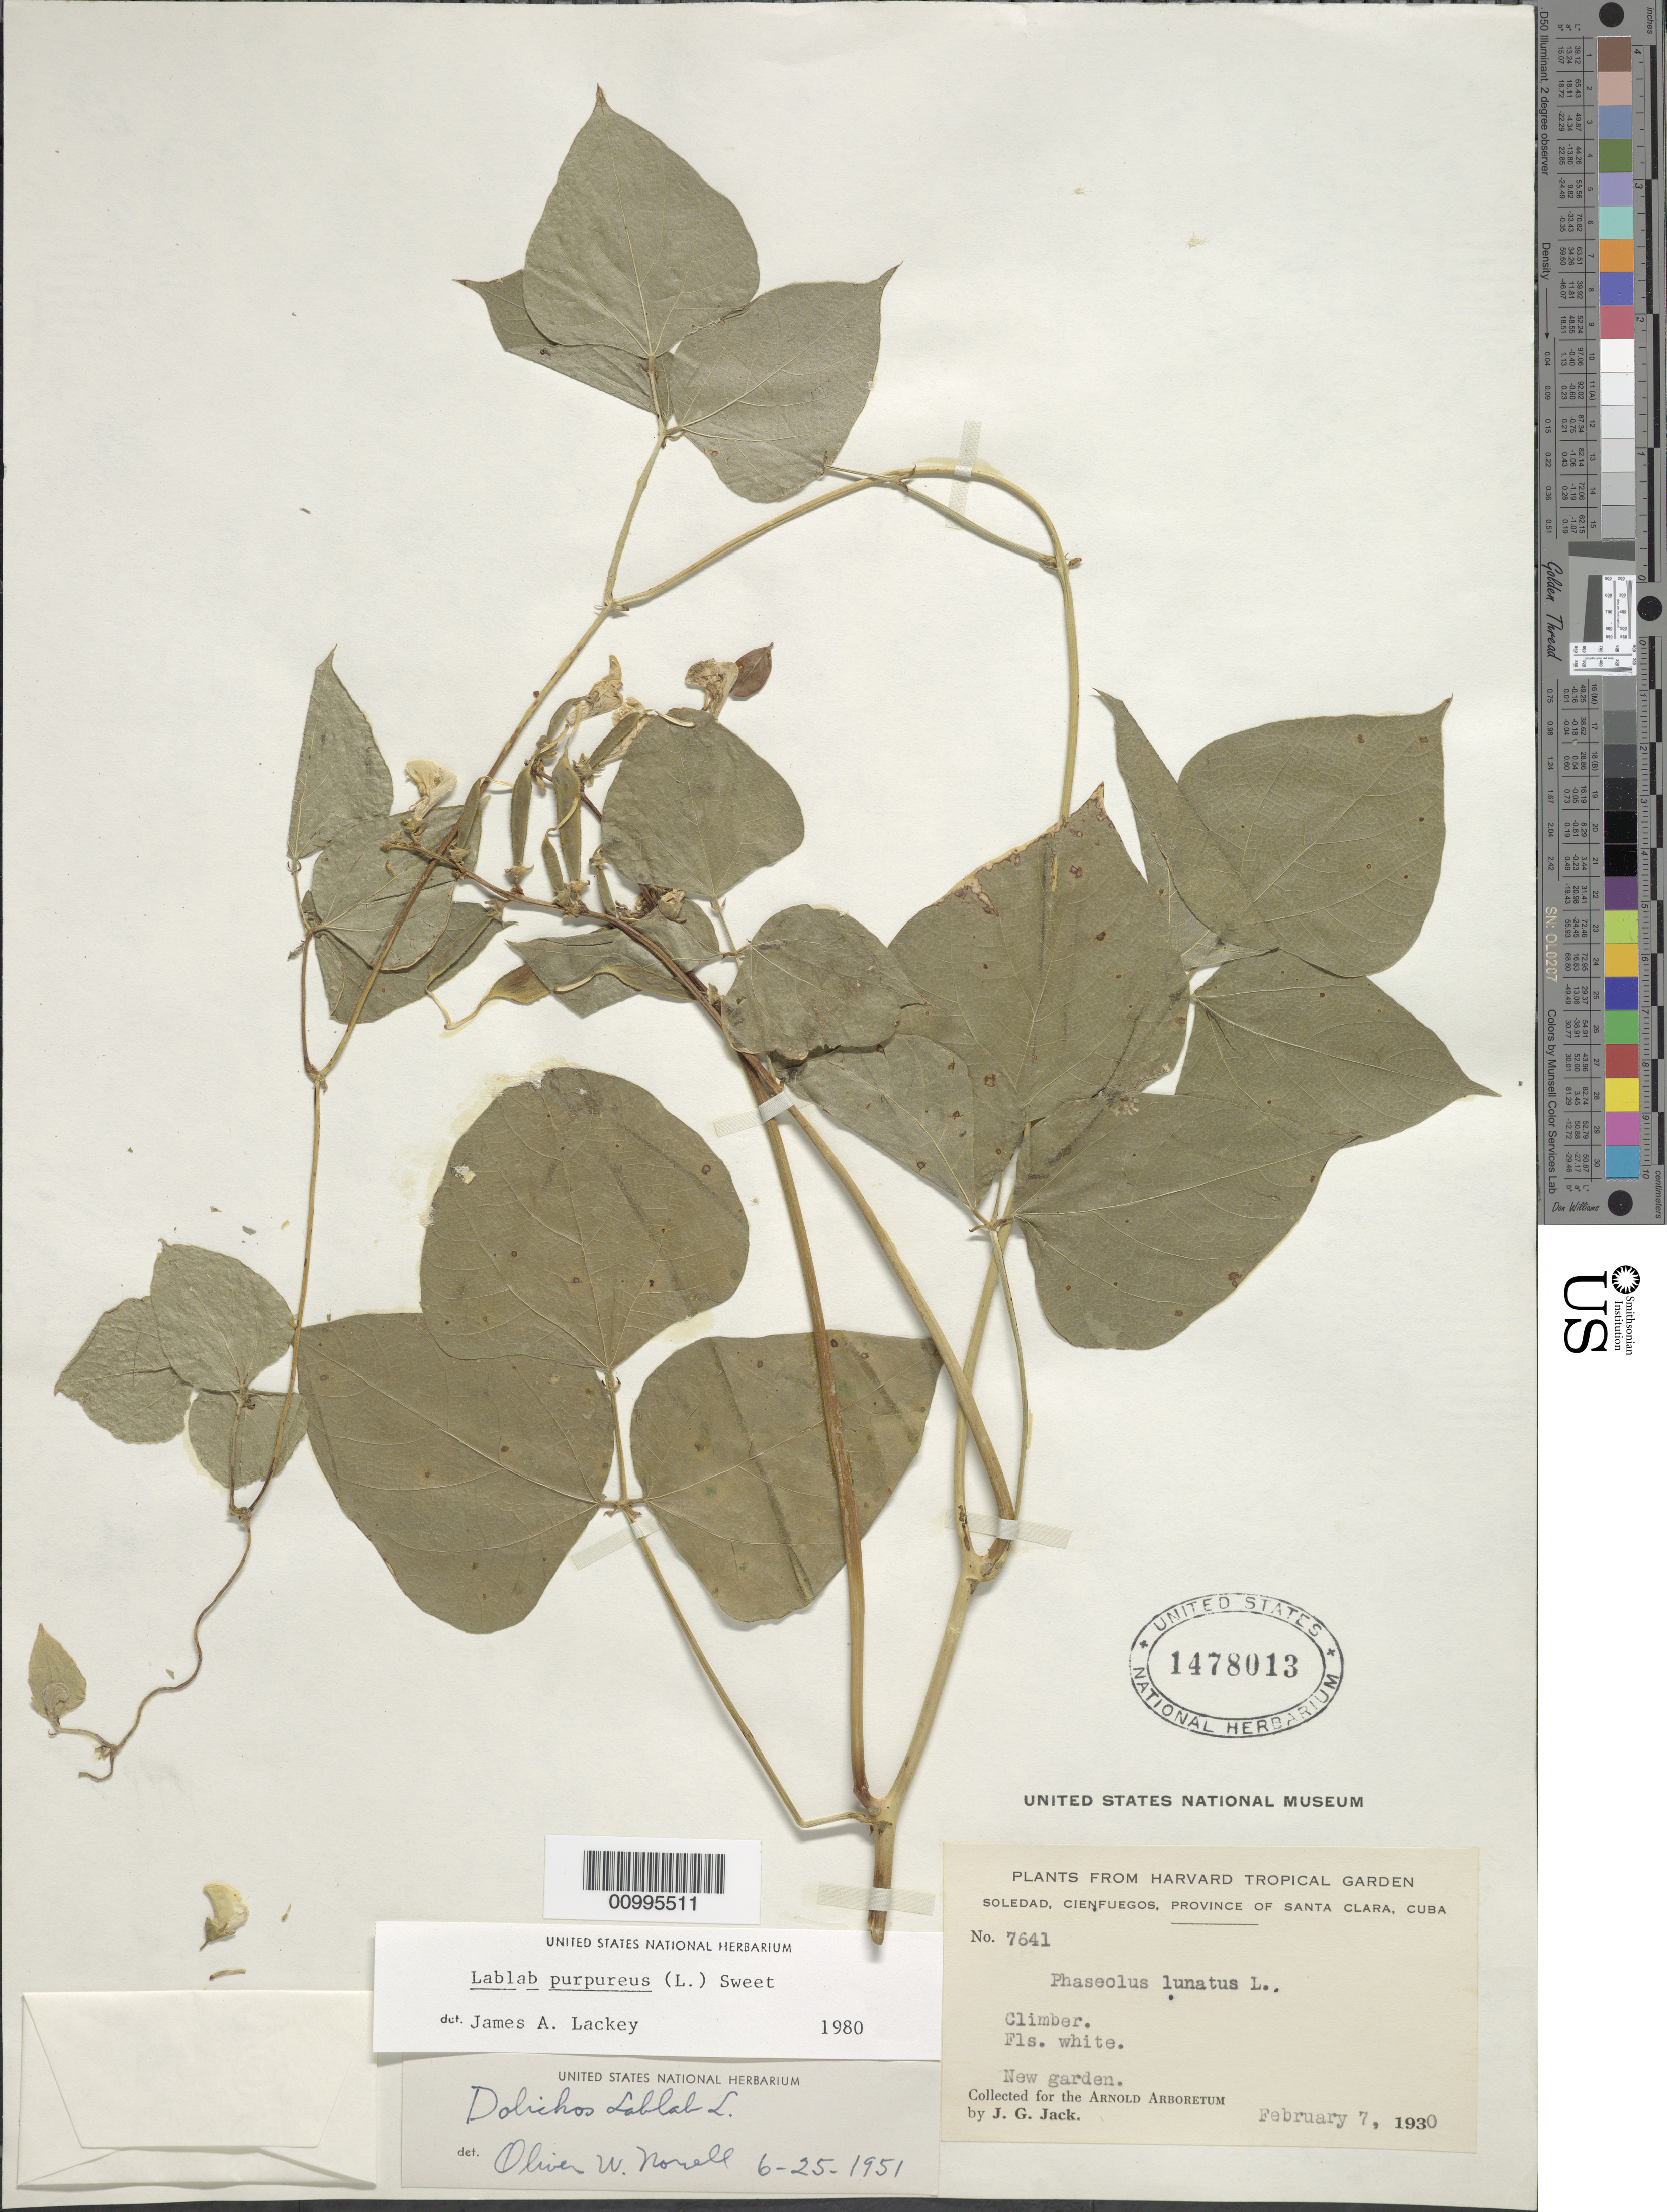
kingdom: Plantae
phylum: Tracheophyta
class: Magnoliopsida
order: Fabales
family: Fabaceae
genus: Lablab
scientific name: Lablab purpureus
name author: (L.) Sweet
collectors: J. G. Jack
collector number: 7641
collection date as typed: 07 Feb 1930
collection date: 1930-02-07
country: Cuba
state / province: Cienfuegos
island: Cuba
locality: Soledad, Cienfuegos, Province of Santa Clara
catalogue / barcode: US 1478013